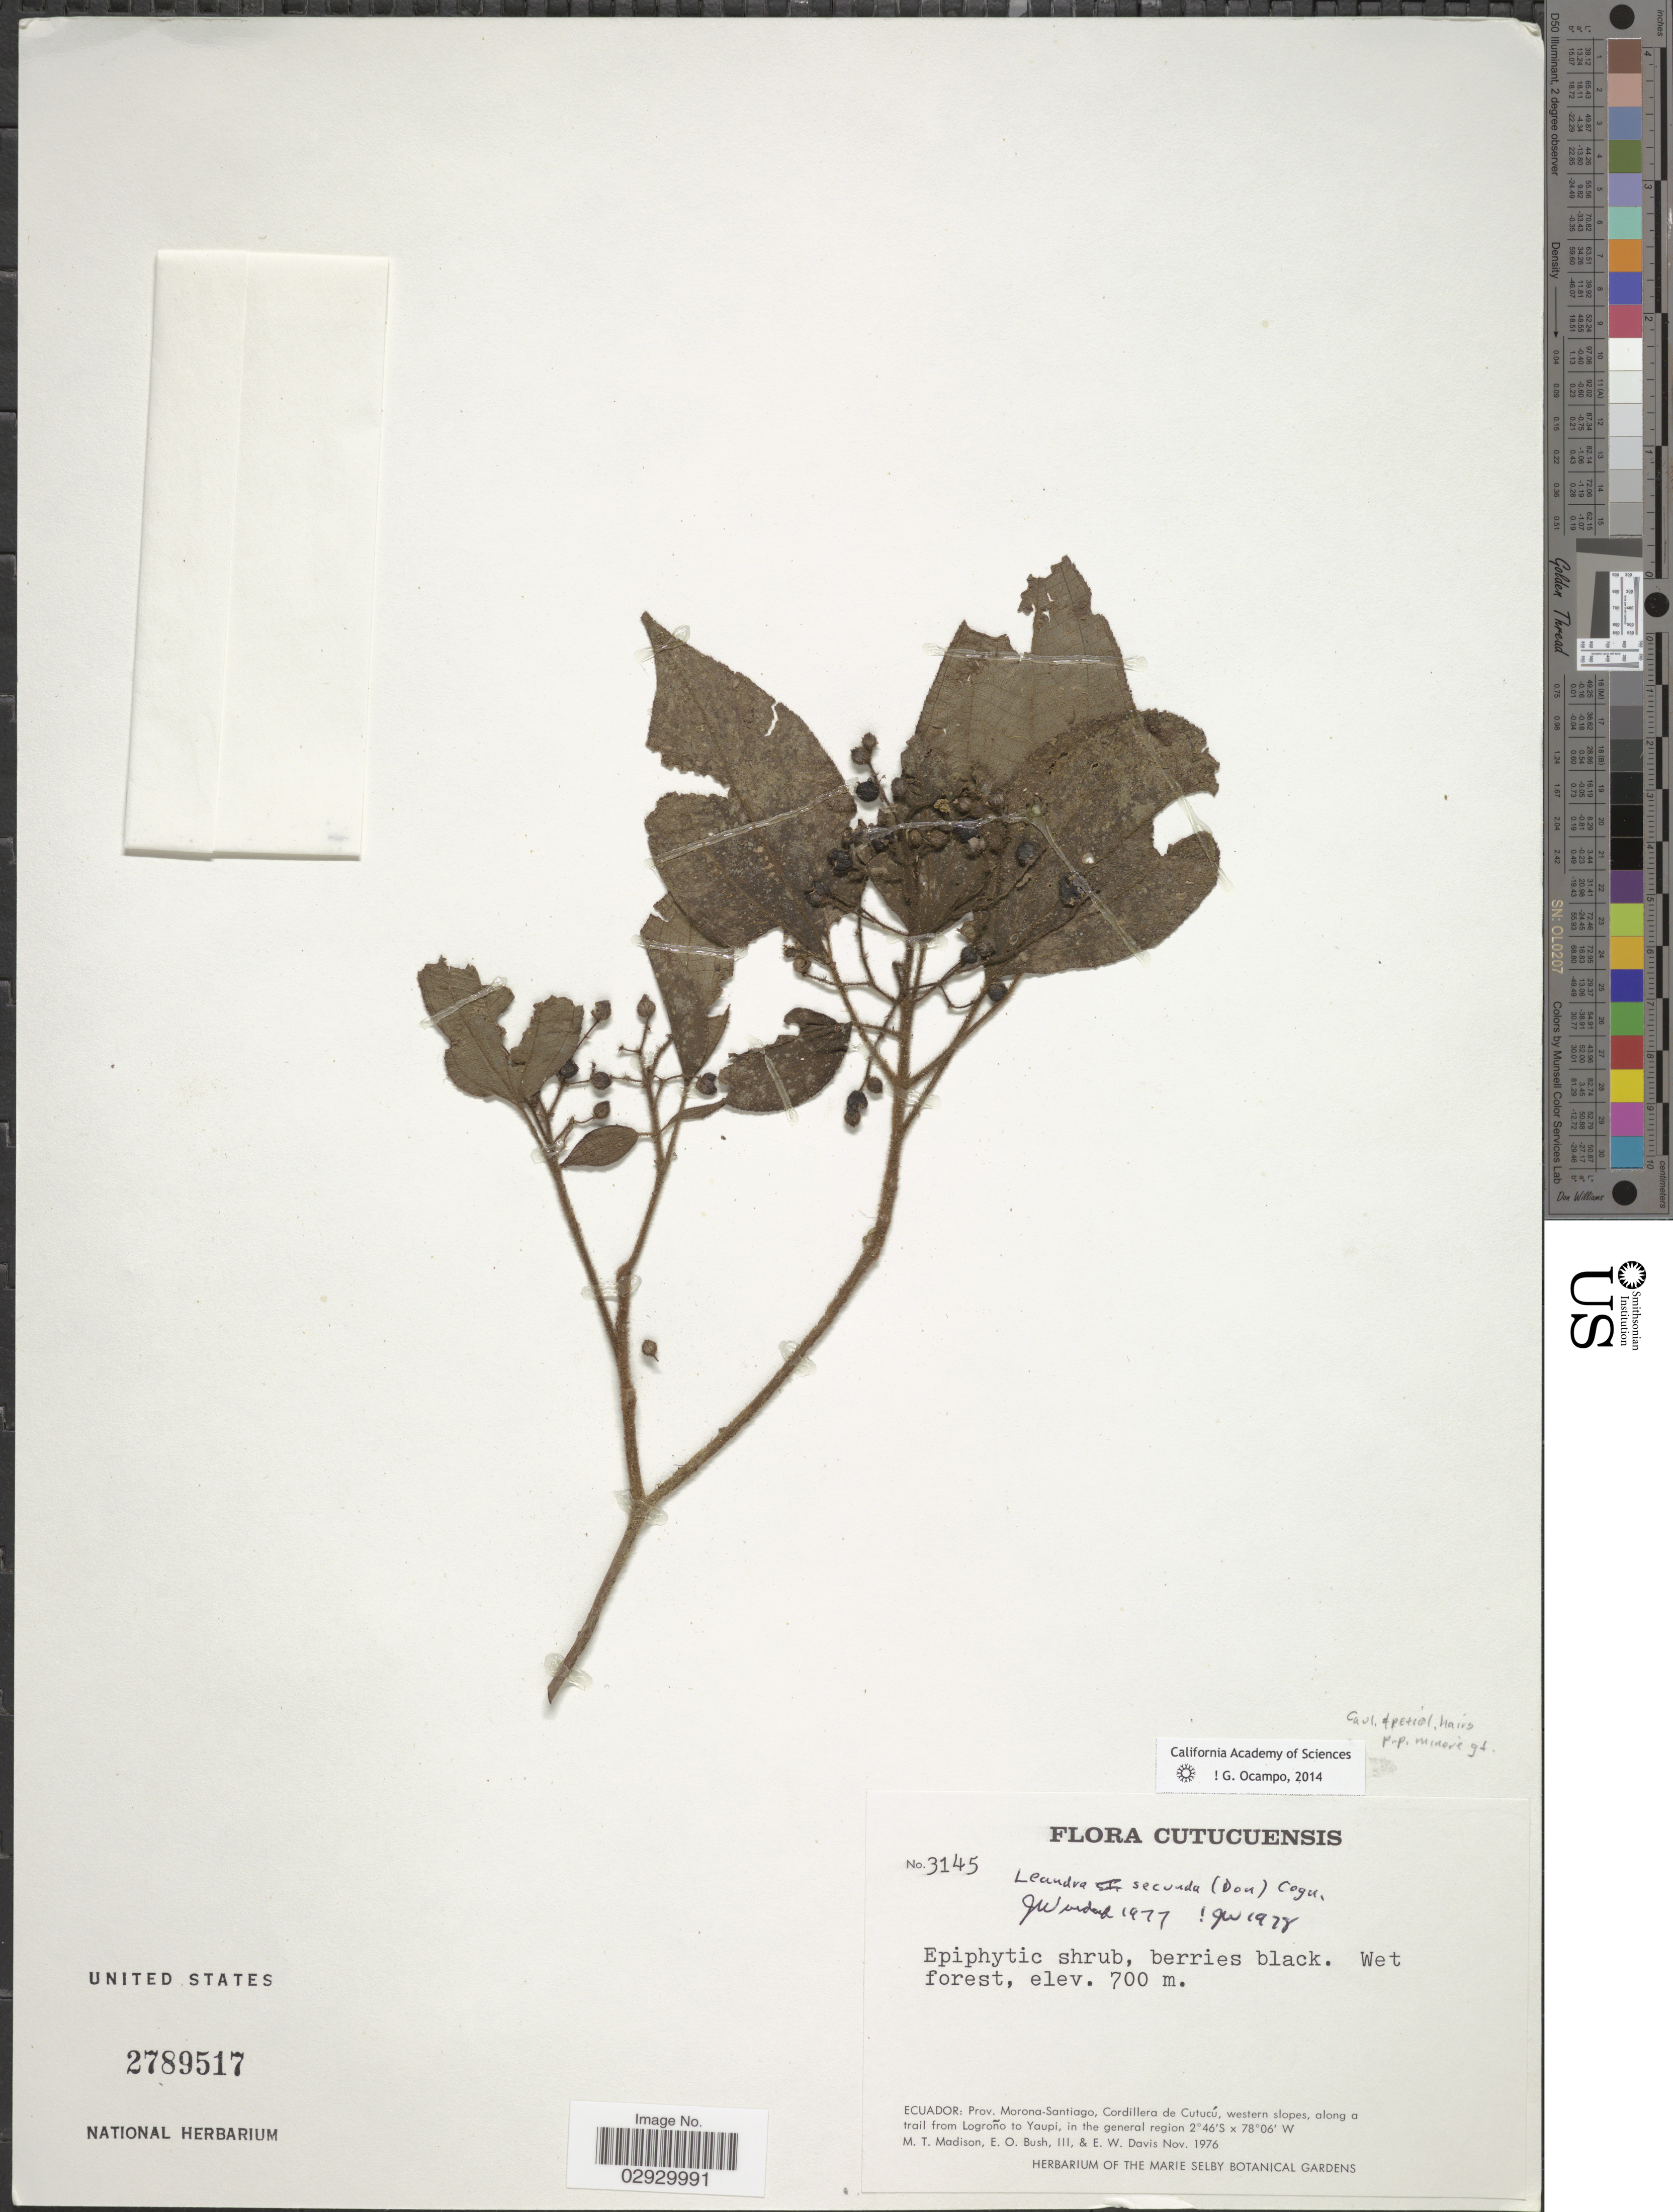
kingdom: Plantae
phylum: Tracheophyta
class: Magnoliopsida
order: Myrtales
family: Melastomataceae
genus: Leandra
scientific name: Leandra secunda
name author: (D. Don) Cogn.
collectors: M. T. Madison, E. O. Bush & E. W. Davis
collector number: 3145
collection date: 1976-11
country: Ecuador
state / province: Morona-Santiago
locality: Prov. Morona-Santiago, Cordillera de Cutucú, western slopes, along a trail from Logroño to Yaupi, in the general region.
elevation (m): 700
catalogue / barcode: US 2789517